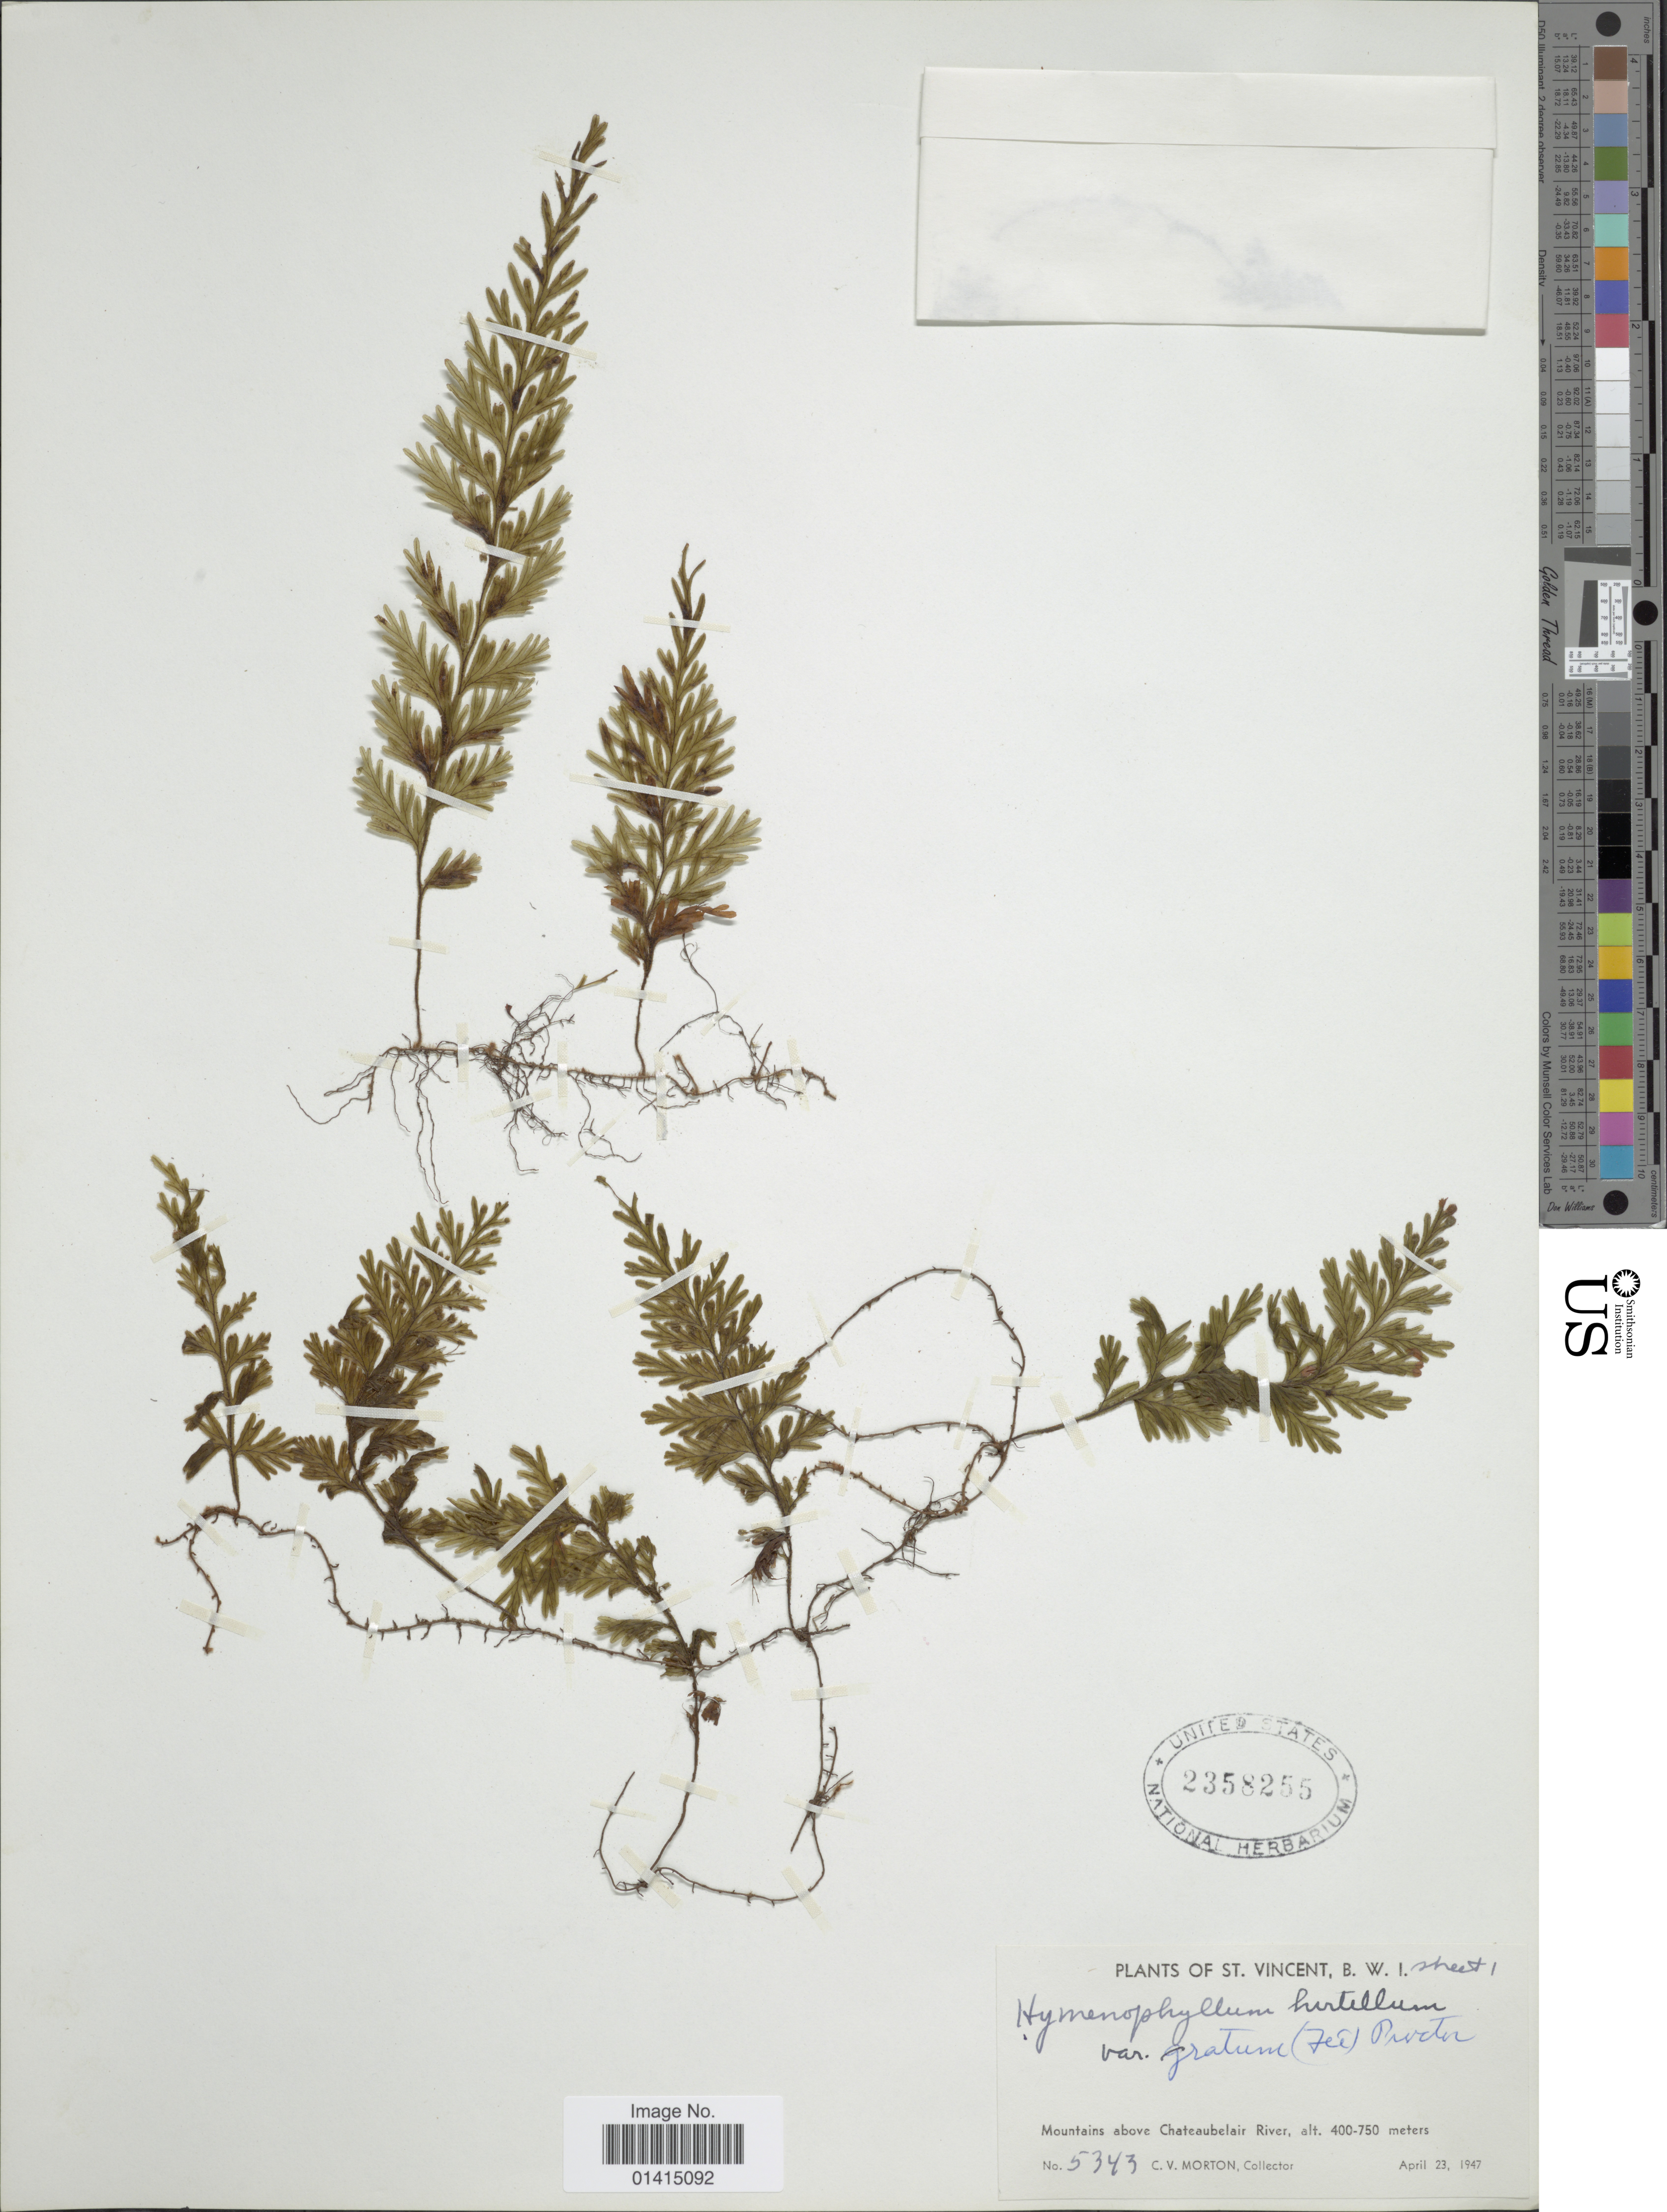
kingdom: Plantae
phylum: Tracheophyta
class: Polypodiopsida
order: Hymenophyllales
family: Hymenophyllaceae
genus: Hymenophyllum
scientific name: Hymenophyllum hirtellum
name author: Sw. in Schrad.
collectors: C. V. Morton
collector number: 5343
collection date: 1947-04-23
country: St. Vincent - Grenadines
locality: St. Vincent, B.W.I., Mountains above Chateaubelair River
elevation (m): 400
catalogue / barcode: US 2358255